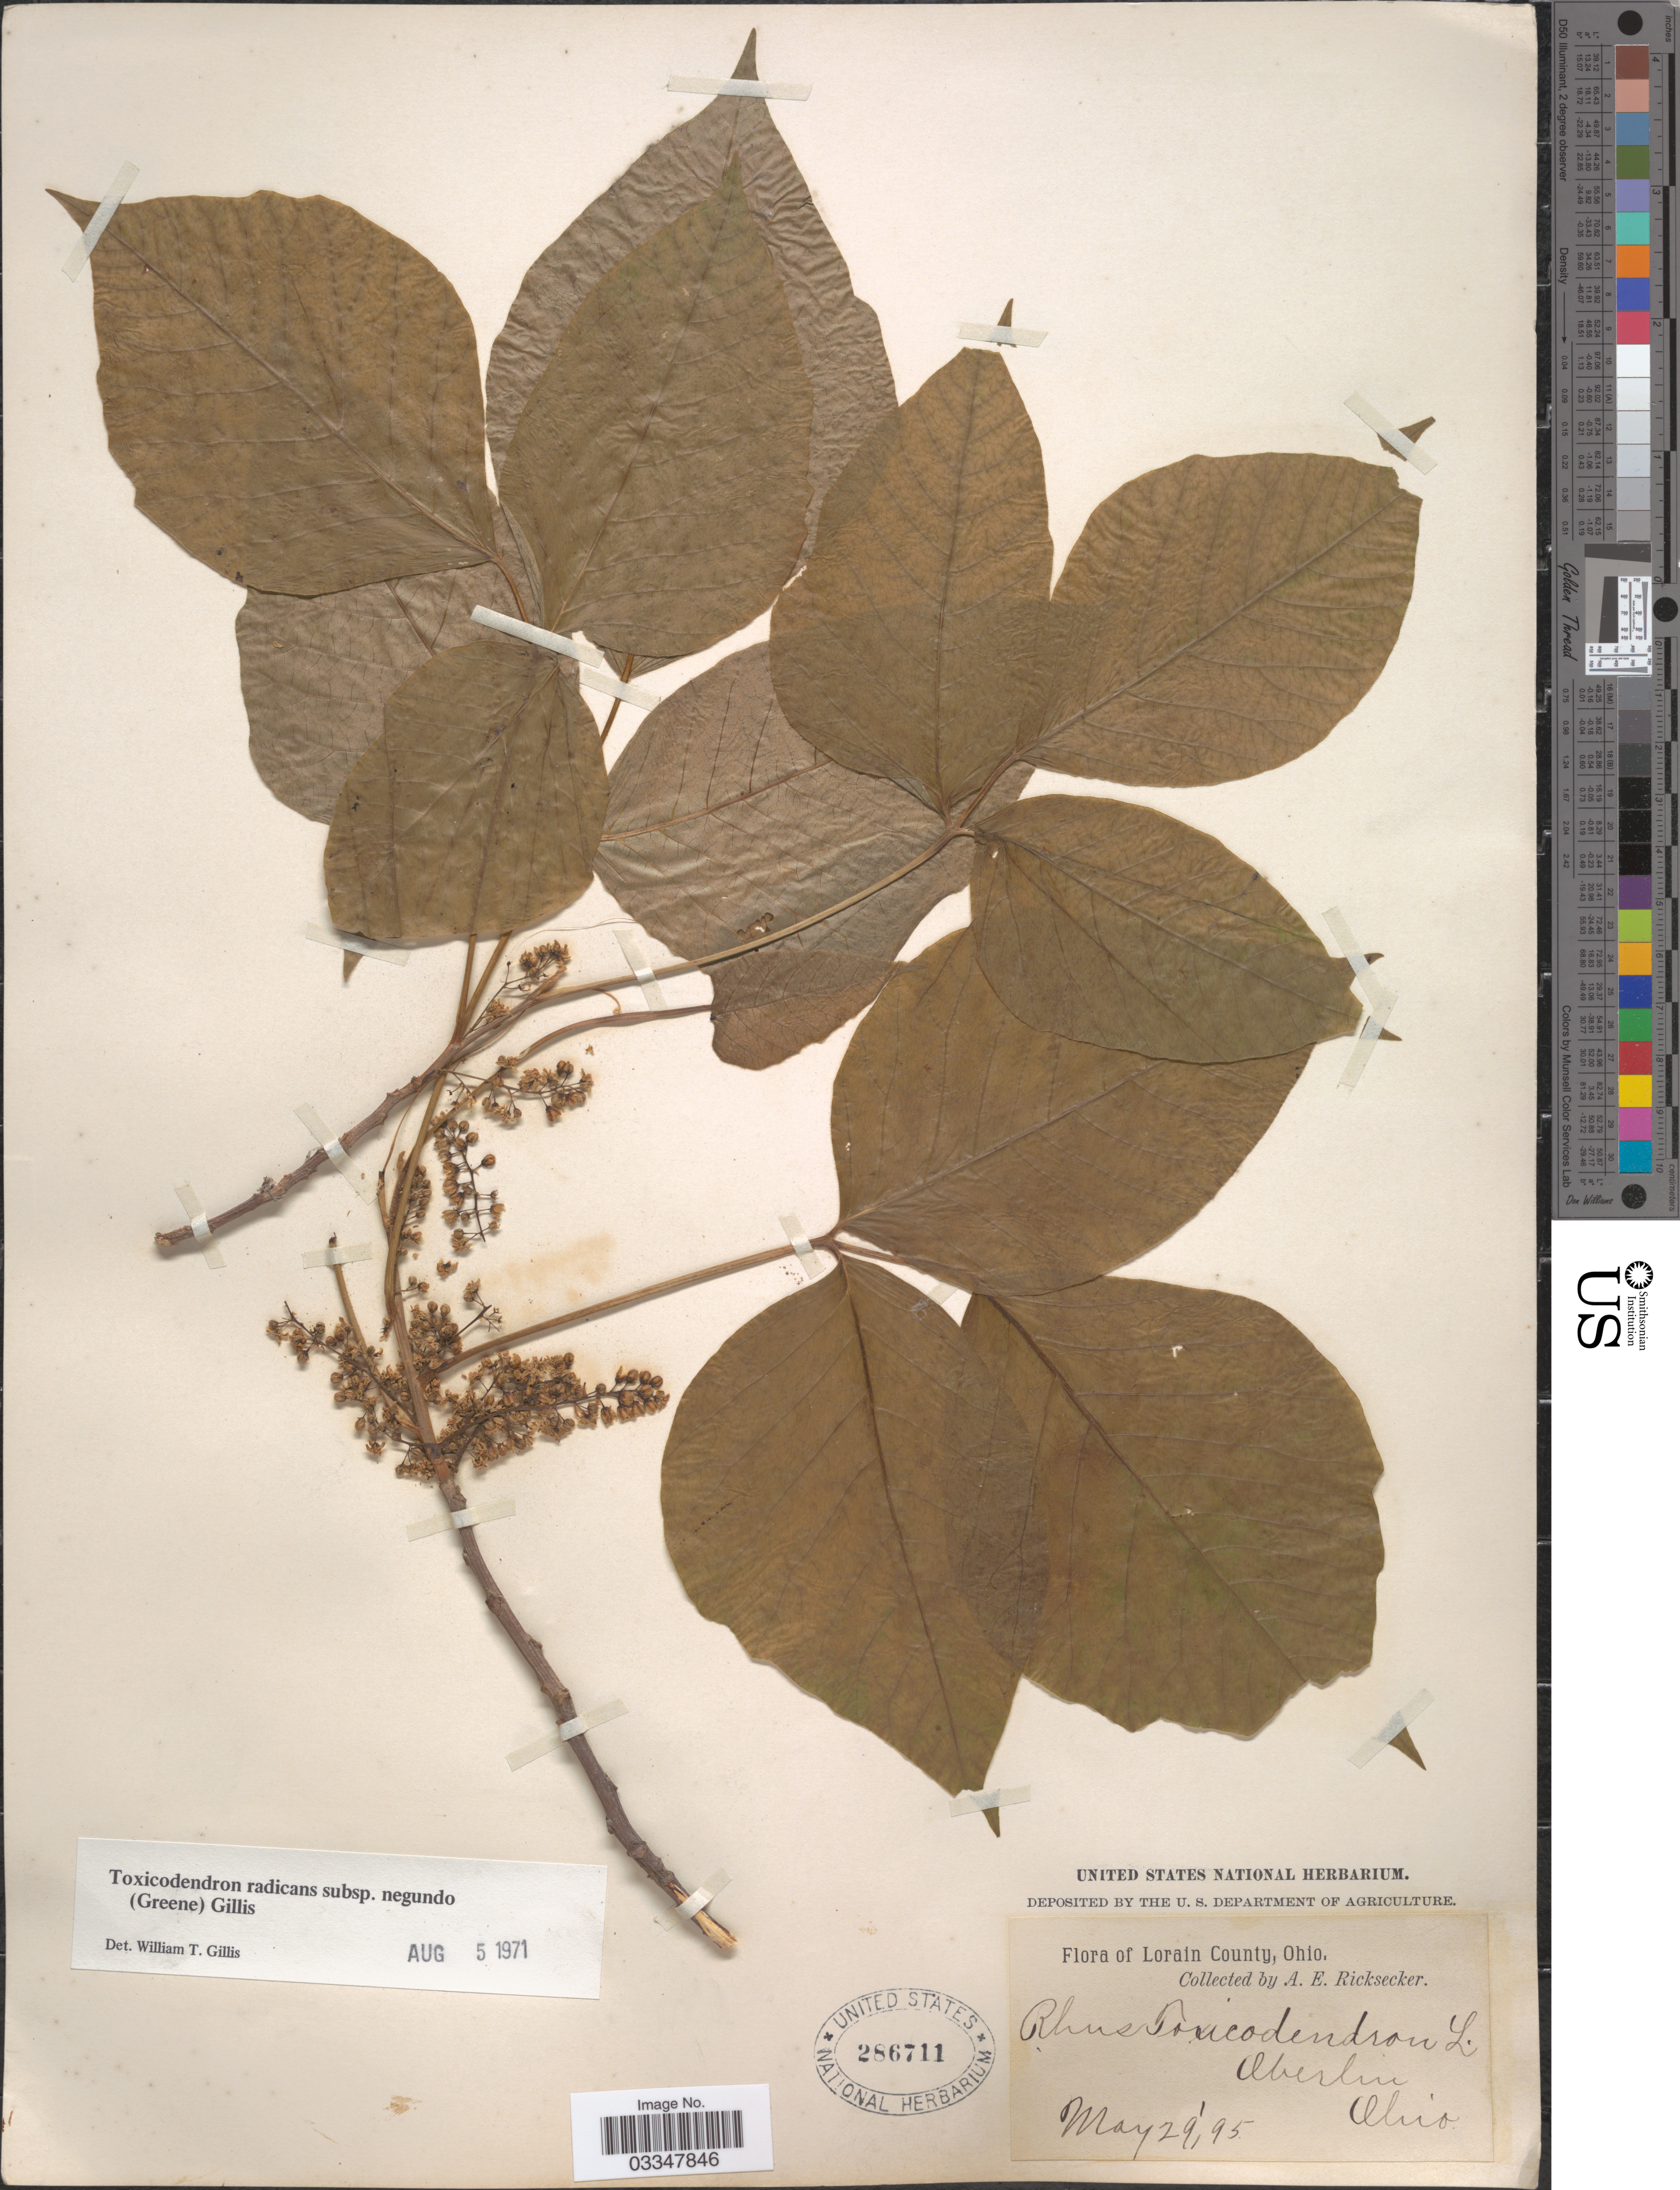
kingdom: Plantae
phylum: Tracheophyta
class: Magnoliopsida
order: Sapindales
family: Anacardiaceae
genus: Toxicodendron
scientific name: Toxicodendron radicans subsp. negundo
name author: (Greene) Gillis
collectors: A. E. Ricksecker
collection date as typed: Transcribed d/m/y: 29/5/95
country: United States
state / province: Ohio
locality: Lorain County. Oberlin.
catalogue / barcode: US 286711